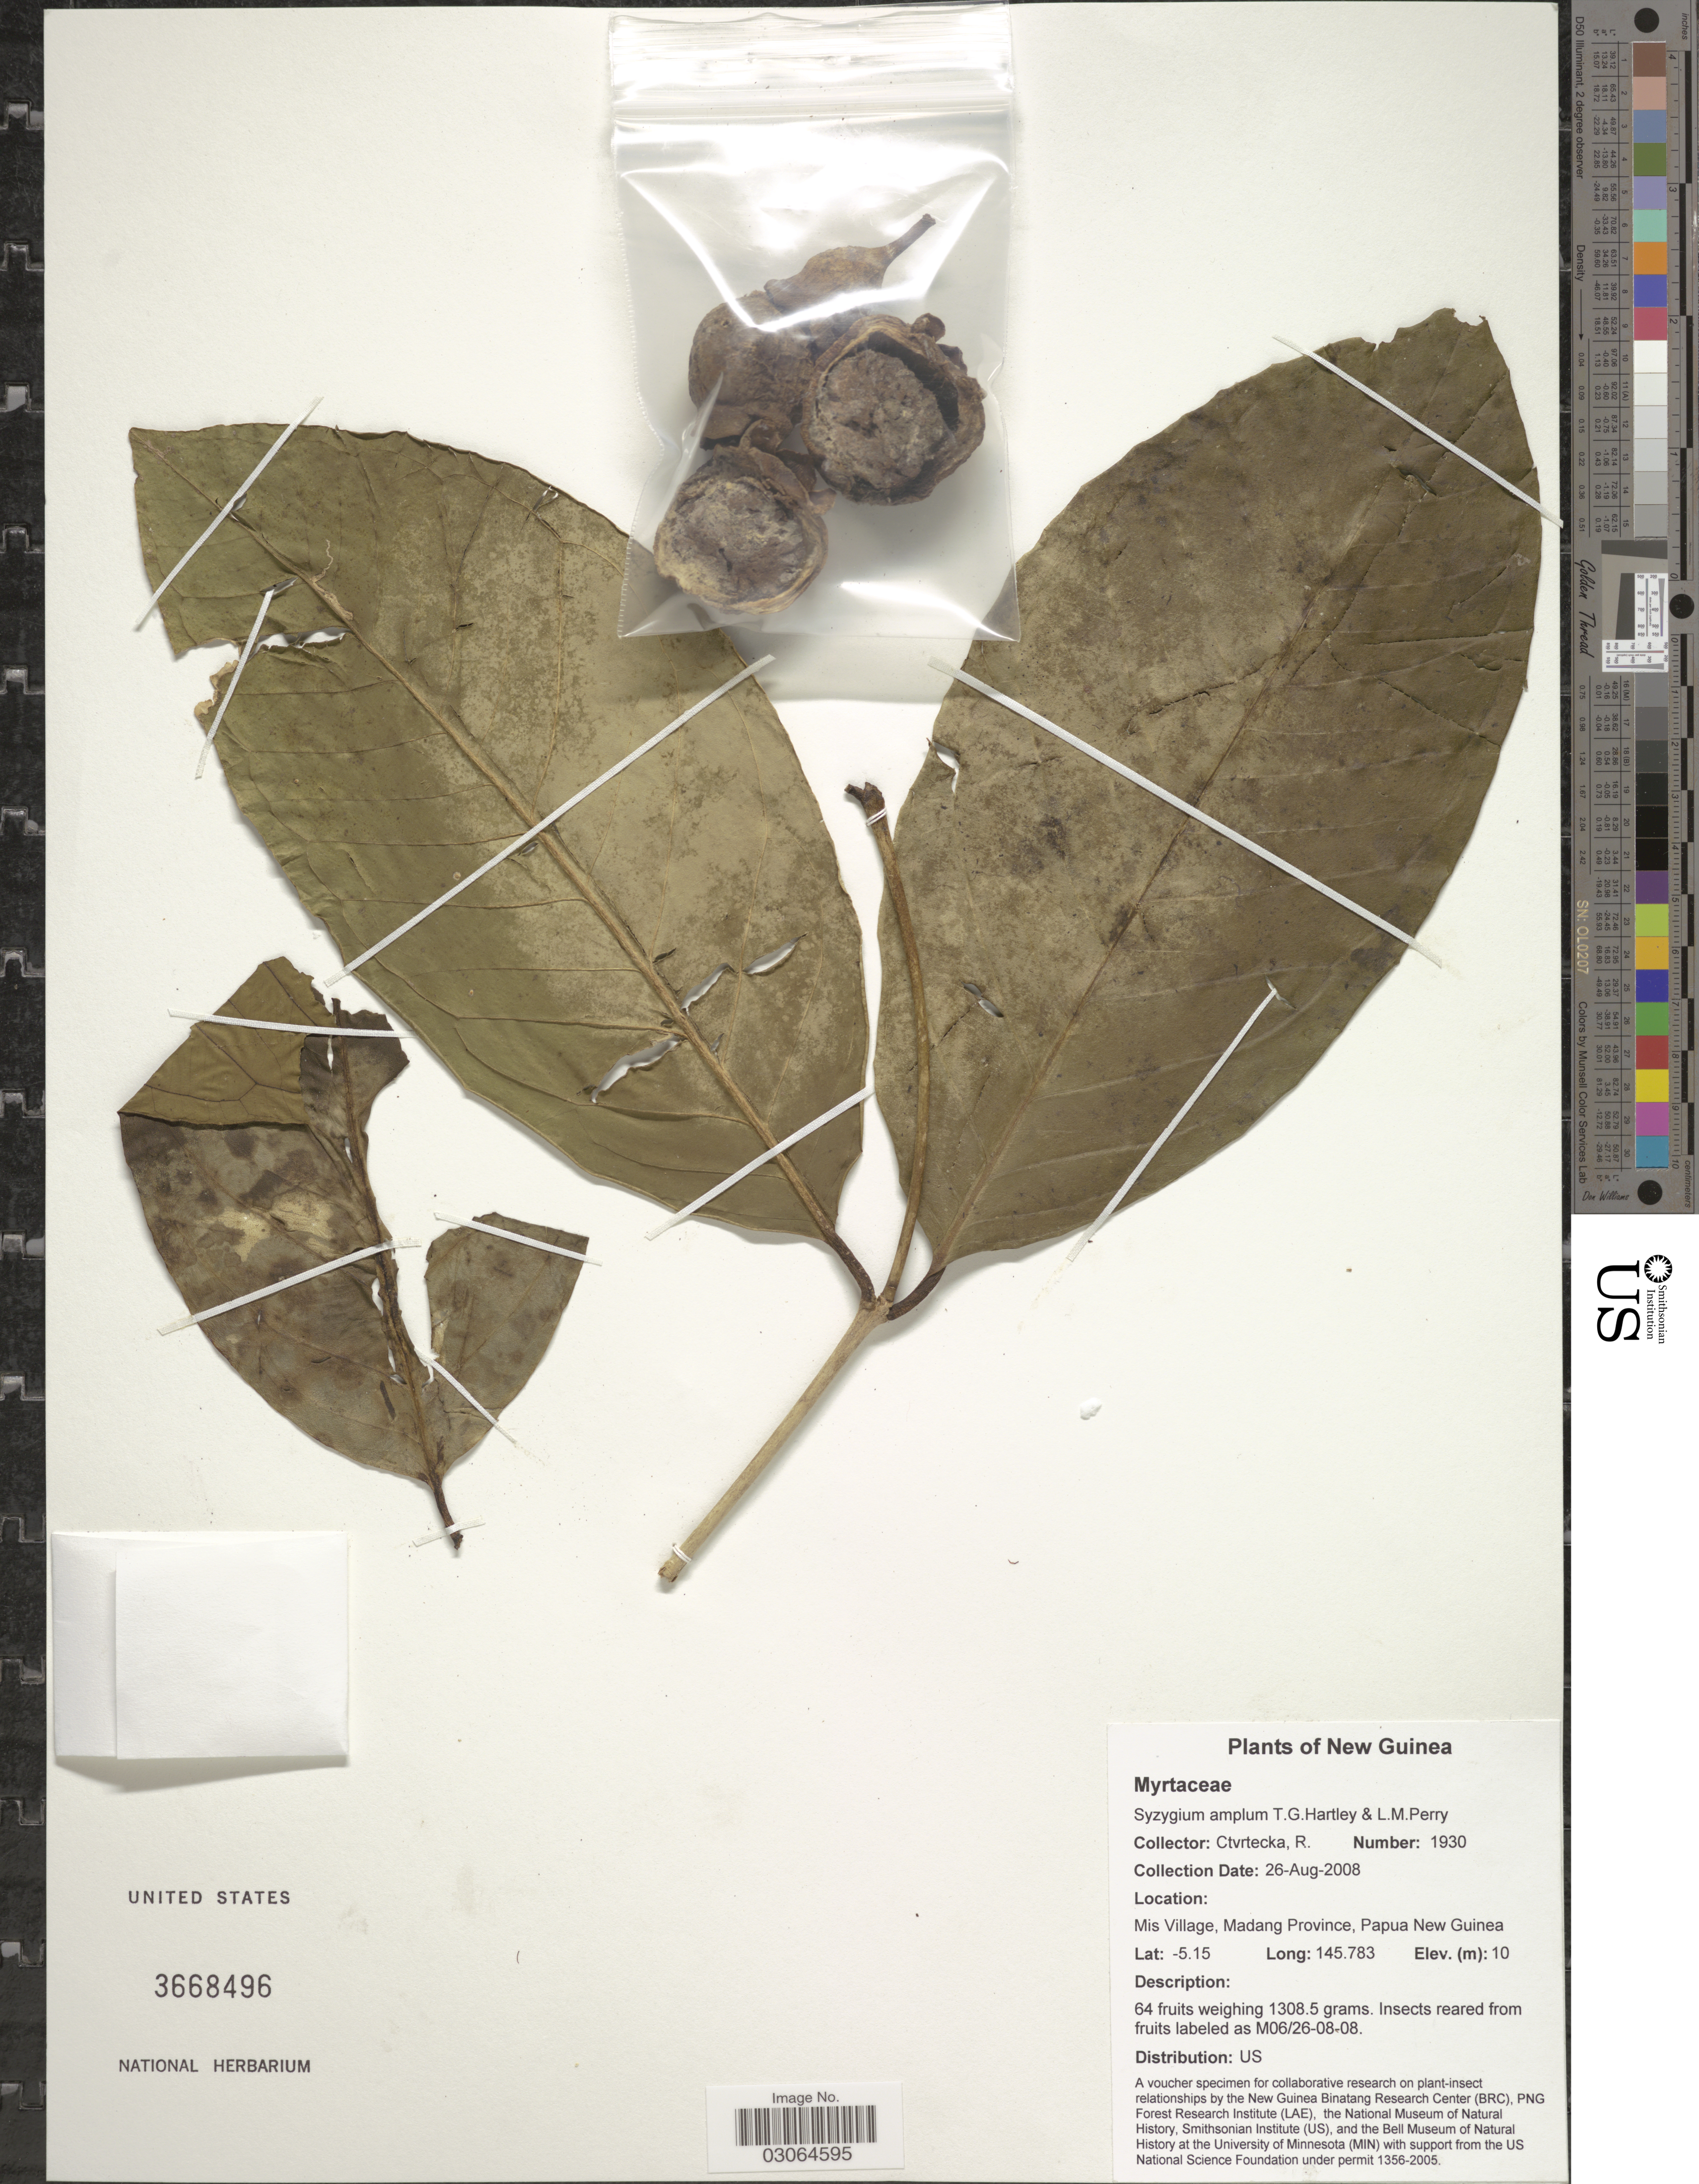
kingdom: Plantae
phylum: Tracheophyta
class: Magnoliopsida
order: Myrtales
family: Myrtaceae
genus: Syzygium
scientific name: Syzygium amplum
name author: T.G. Hartley & L.M. Perry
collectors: R. Ctvrtecka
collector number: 1930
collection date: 2008-08-26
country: Papua New Guinea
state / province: Madang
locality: New Guinea, Mis Village.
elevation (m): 10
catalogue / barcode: US 3668496